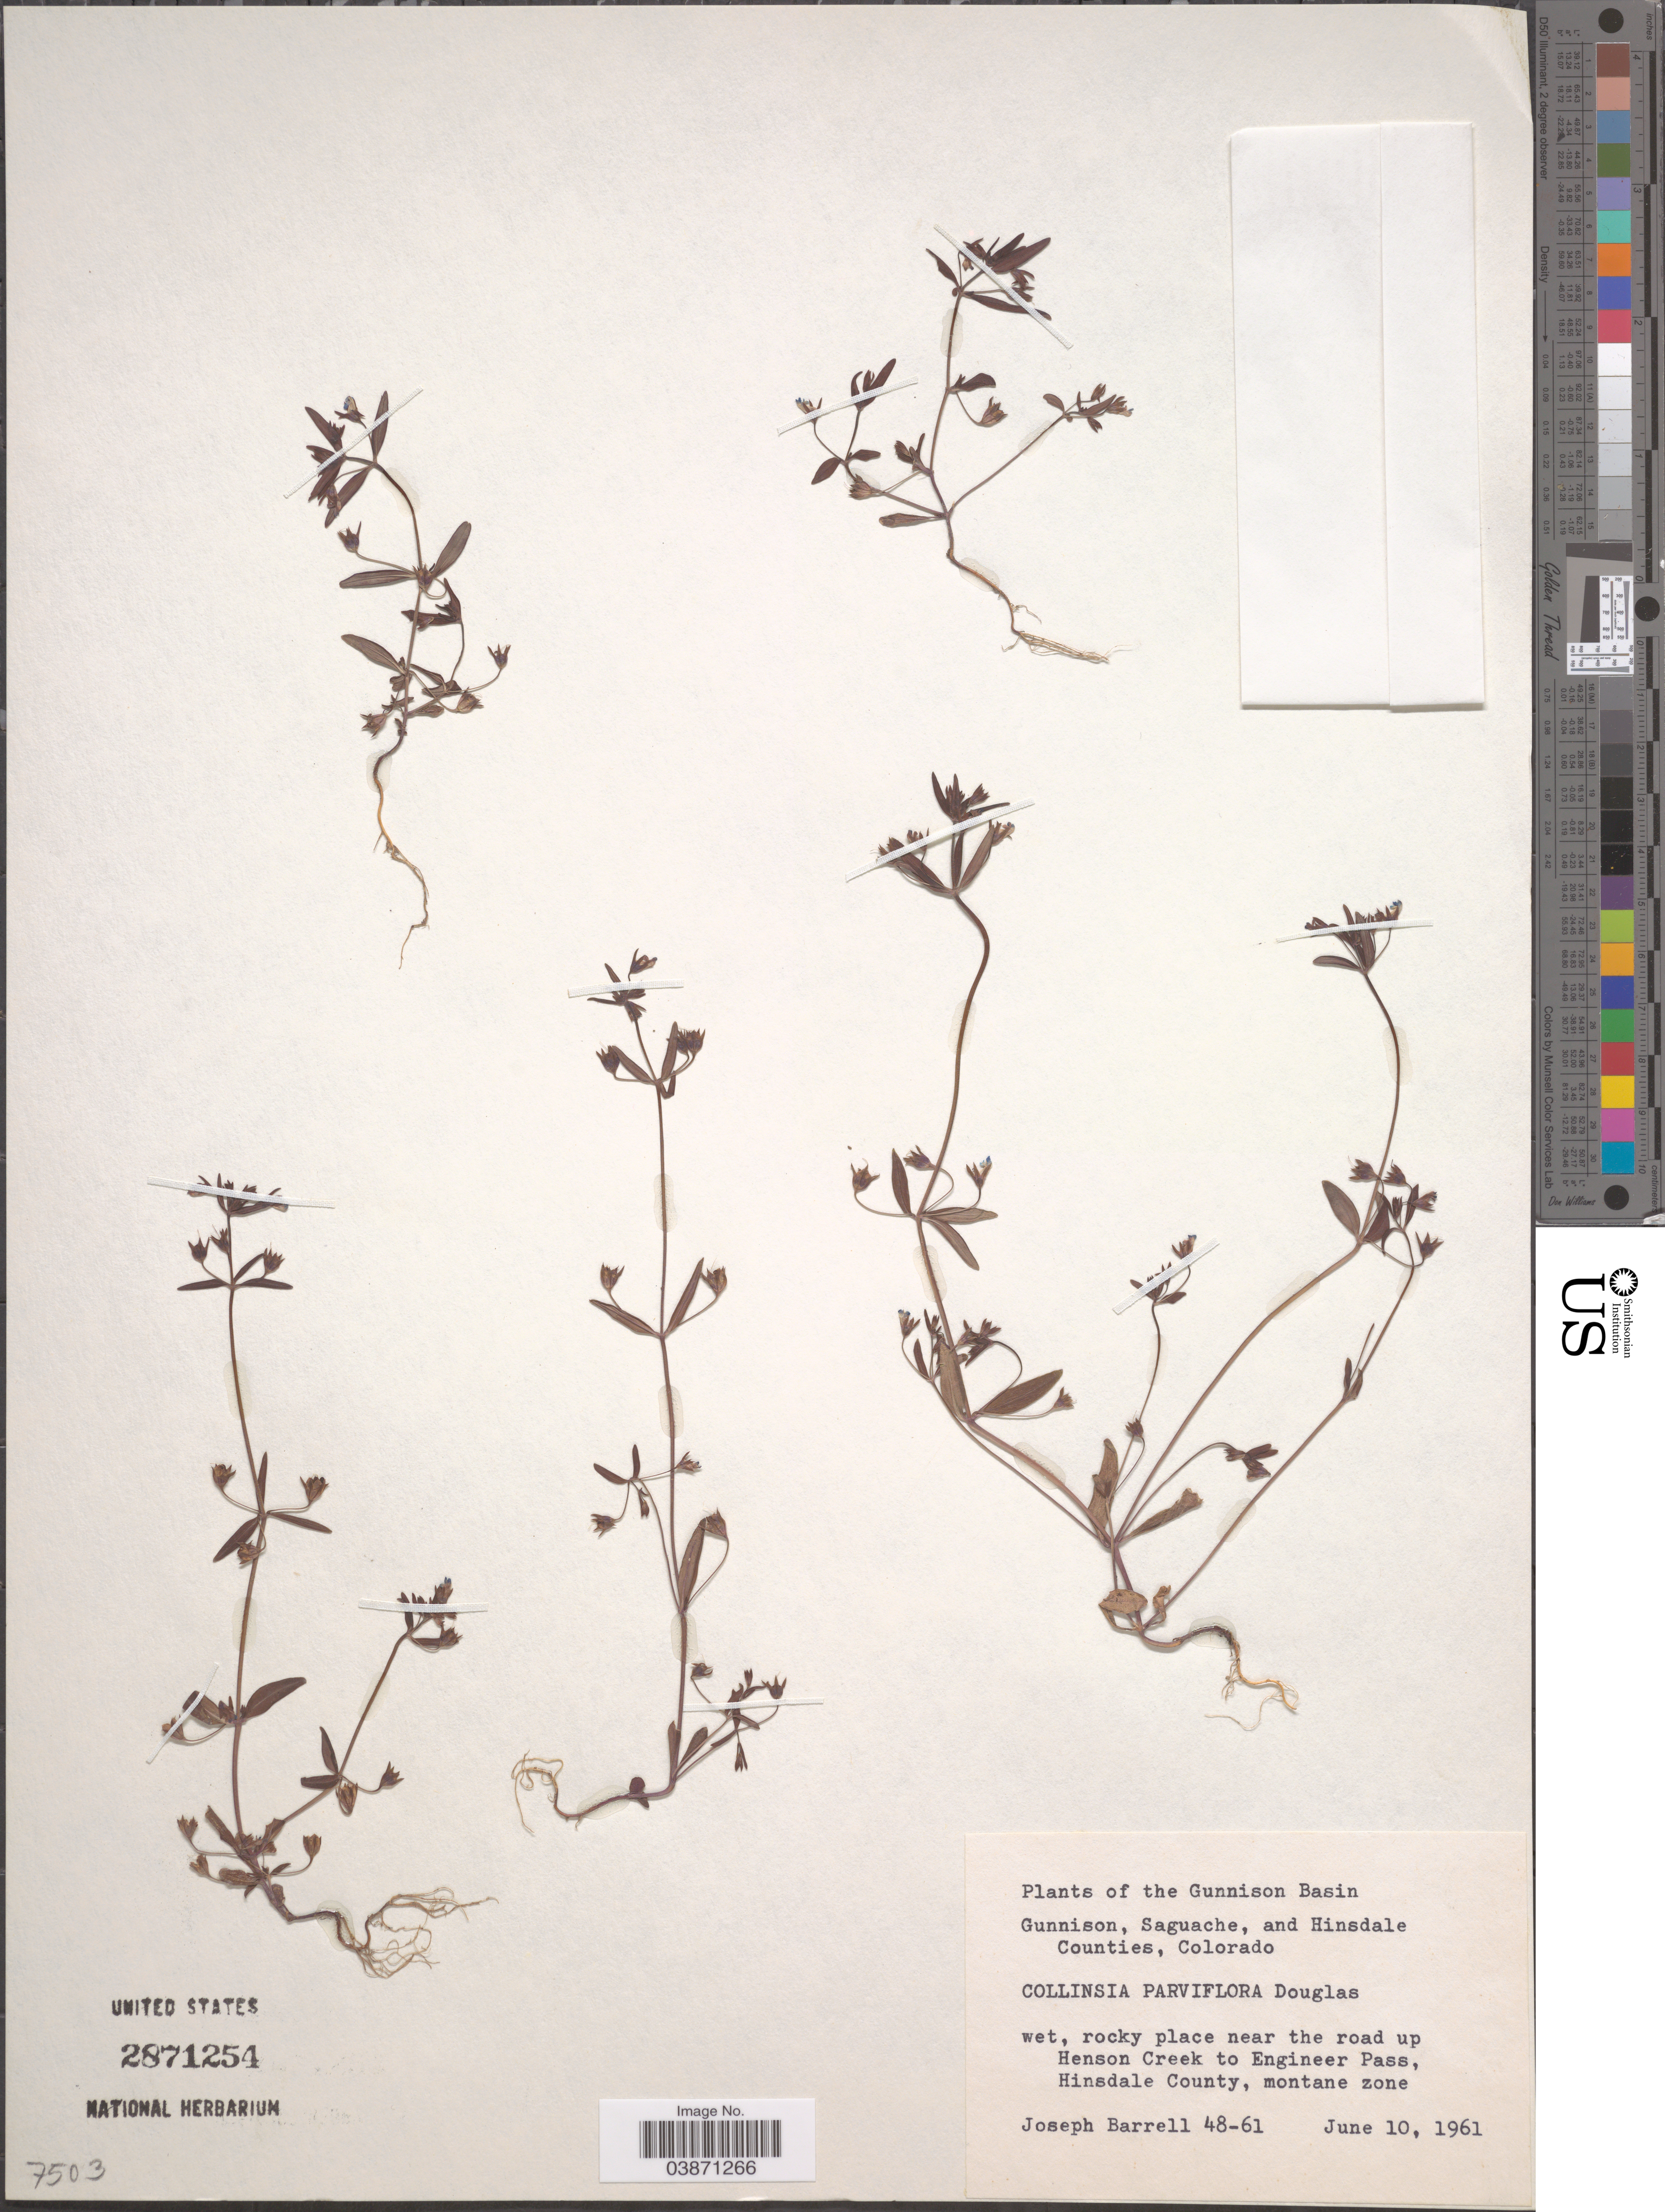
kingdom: Plantae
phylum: Tracheophyta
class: Magnoliopsida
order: Lamiales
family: Plantaginaceae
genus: Collinsia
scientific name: Collinsia parviflora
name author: Douglas ex Lindl.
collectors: J. Barrell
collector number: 48-61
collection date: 1961-06-10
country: United States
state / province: Colorado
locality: The Gunnison Basin. Near the road up Henson Creek to Engineer Pass, Hinsdale County, montane zone.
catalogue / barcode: US 2871254